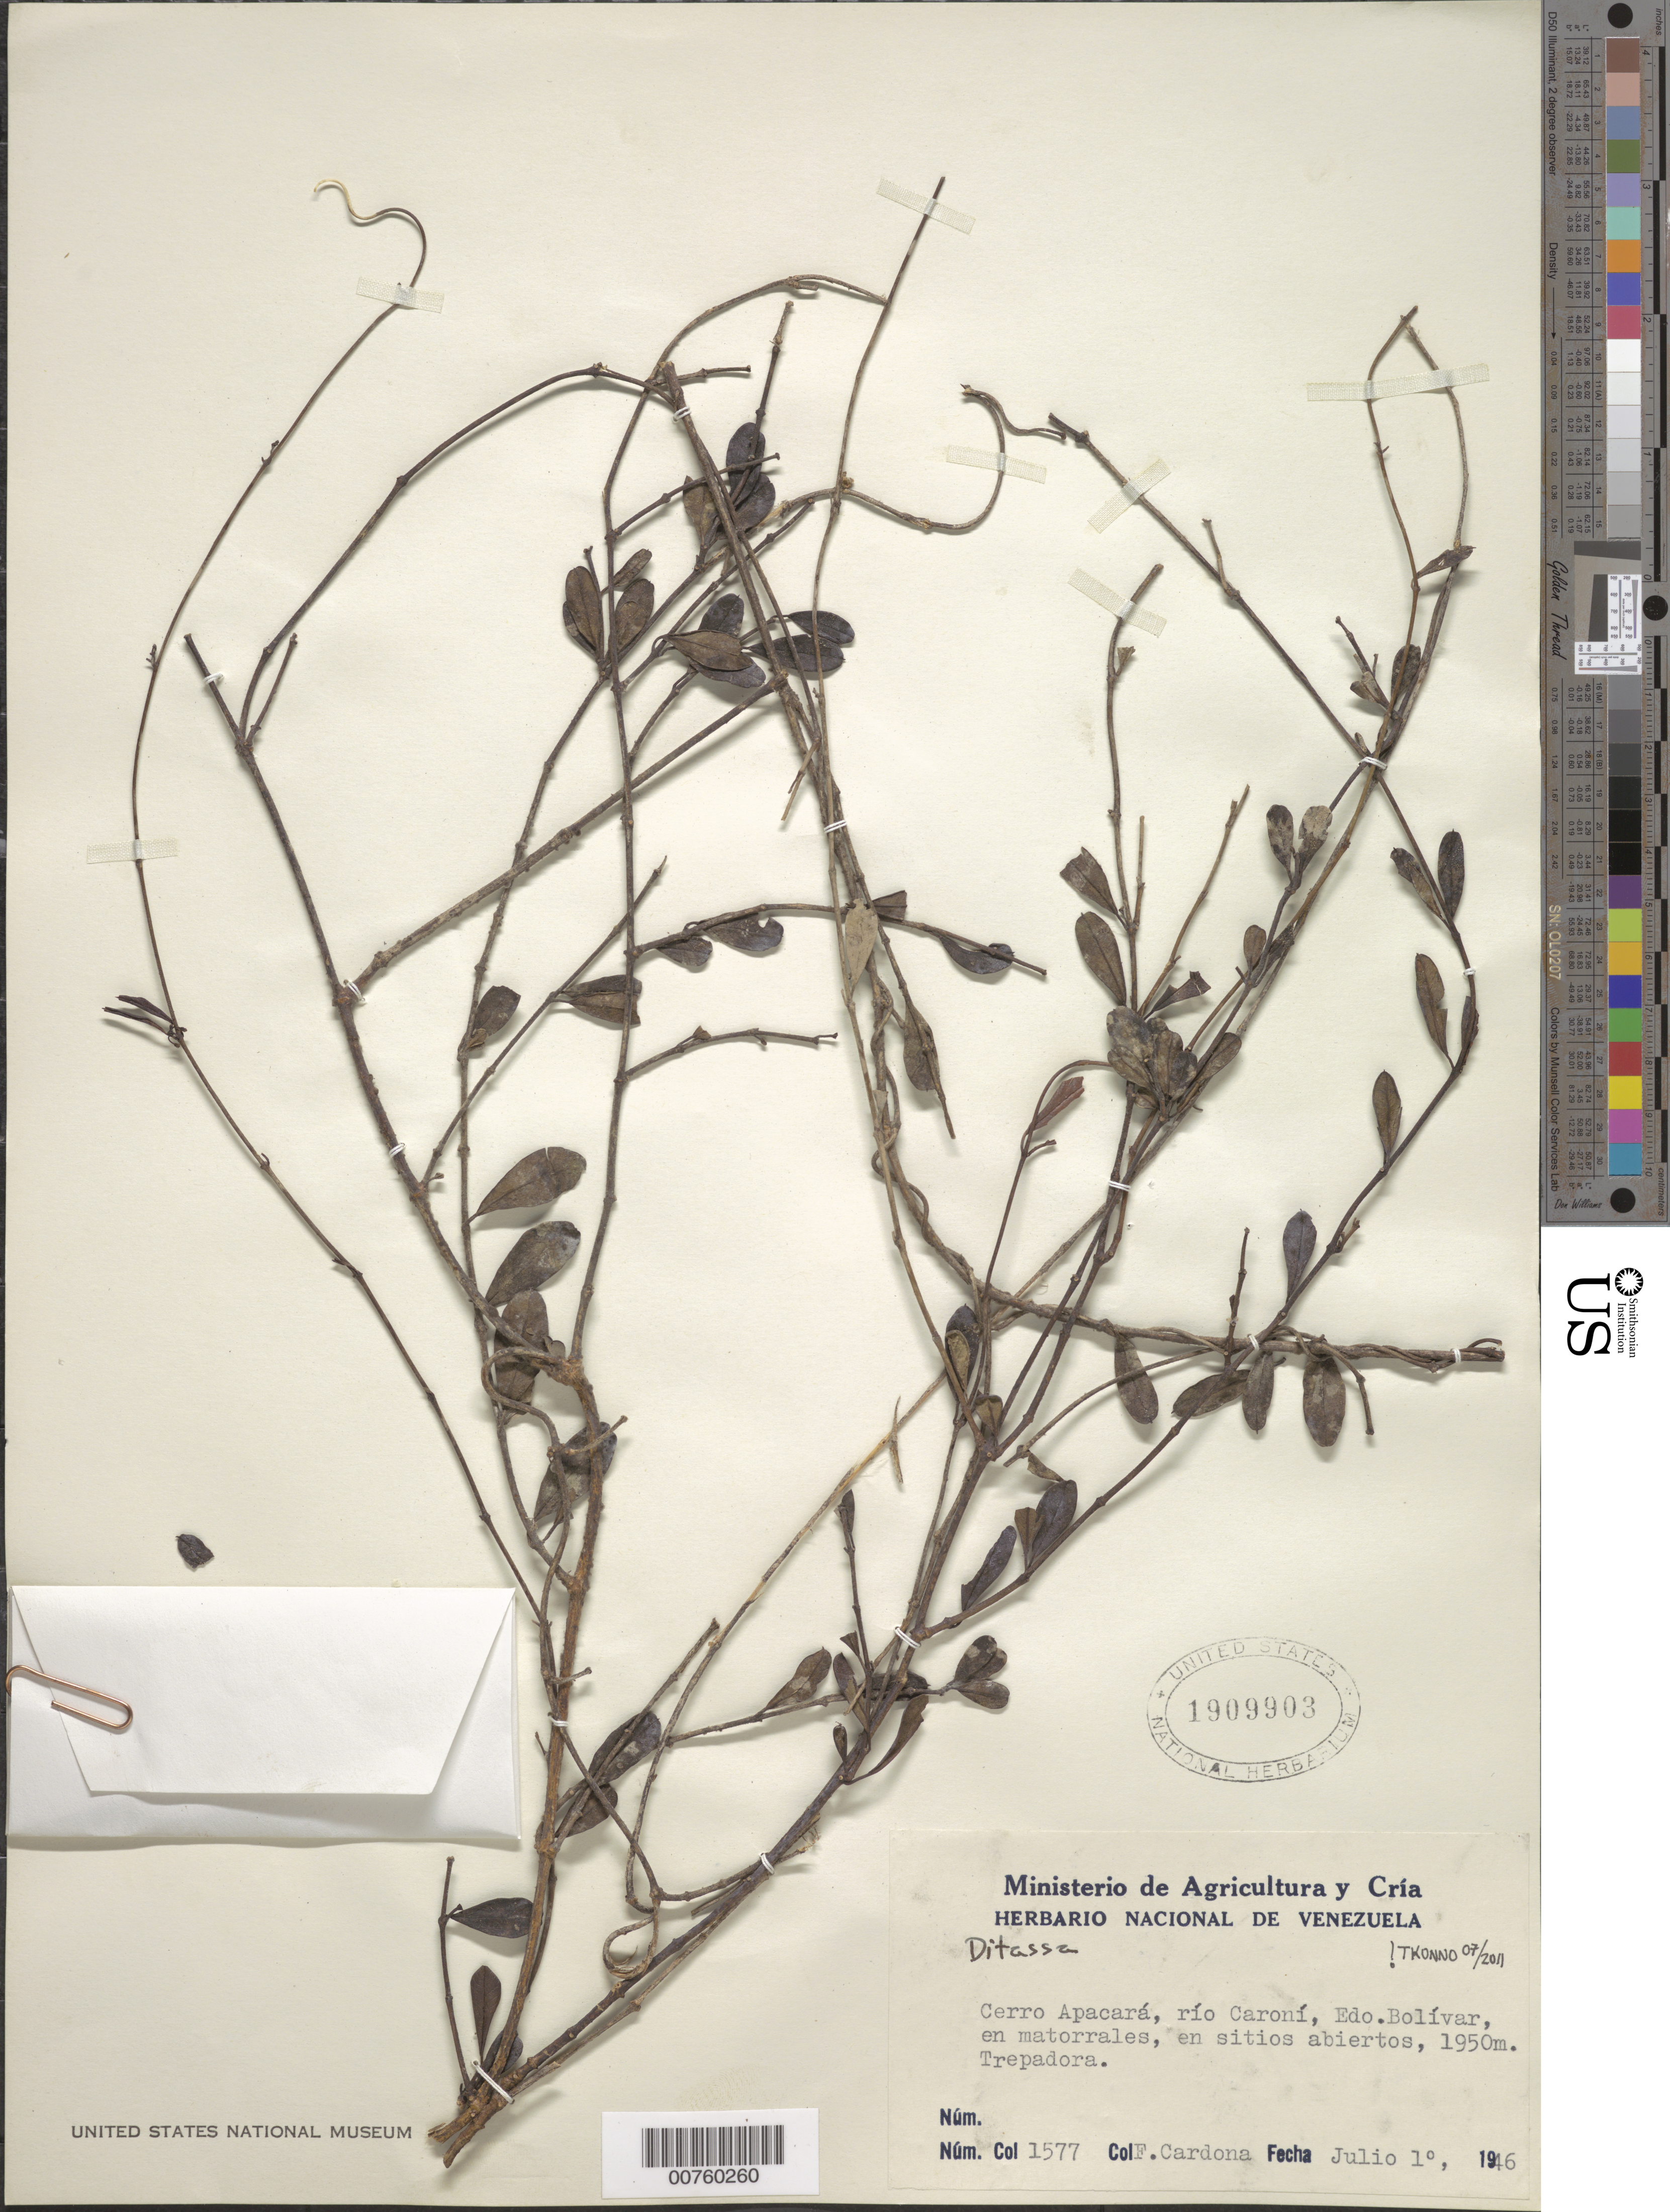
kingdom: Plantae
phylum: Tracheophyta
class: Magnoliopsida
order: Gentianales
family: Apocynaceae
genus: Ditassa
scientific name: Ditassa sp.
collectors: F. Cardona Puig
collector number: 1577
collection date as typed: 1-Jul-46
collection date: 1946-07-01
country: Venezuela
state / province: Bolívar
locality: Río Caroní, Cerro Apacará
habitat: Matorrales, en sitios abiertos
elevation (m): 1900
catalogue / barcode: US 1909903